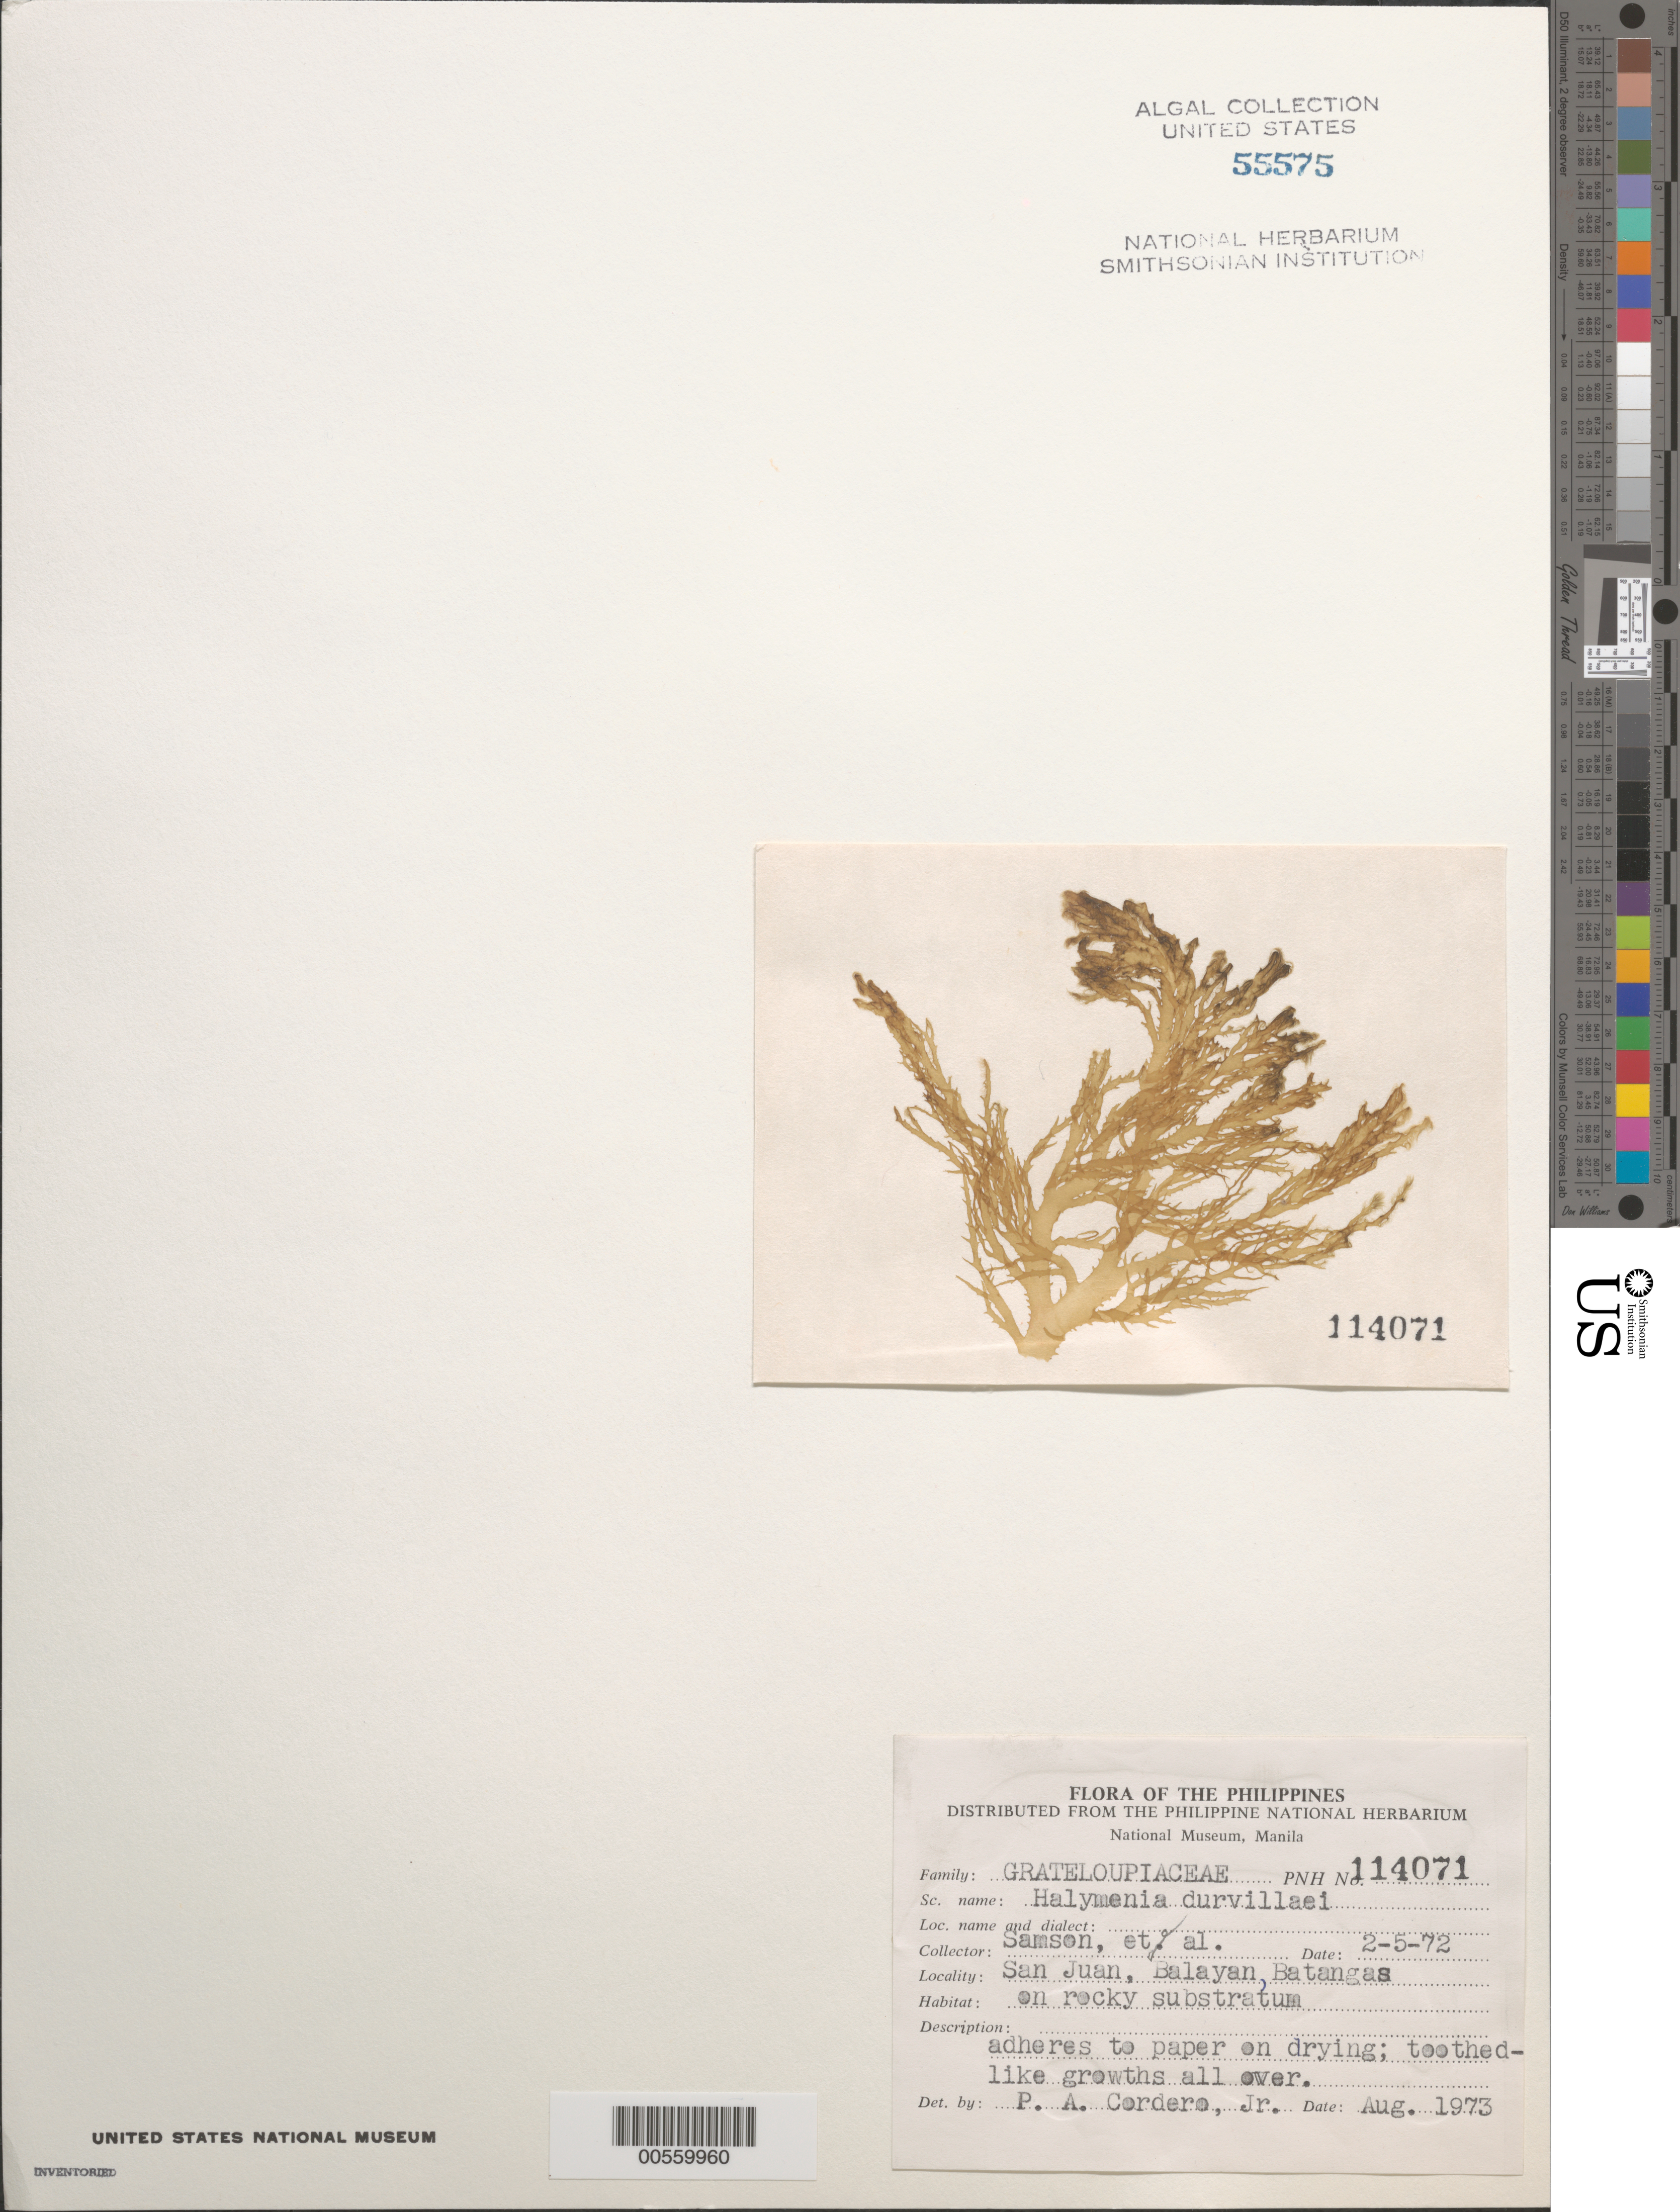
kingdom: Plantae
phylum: Rhodophyta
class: Florideophyceae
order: Halymeniales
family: Halymeniaceae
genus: Halymenia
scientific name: Halymenia durvillaei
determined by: Cordero, P. A., Jr.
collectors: -. Samson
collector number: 114071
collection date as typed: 05 Feb 1972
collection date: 1972-02-05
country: Philippines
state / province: Calabarzon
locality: San juan, balayan batangas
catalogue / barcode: US 55575